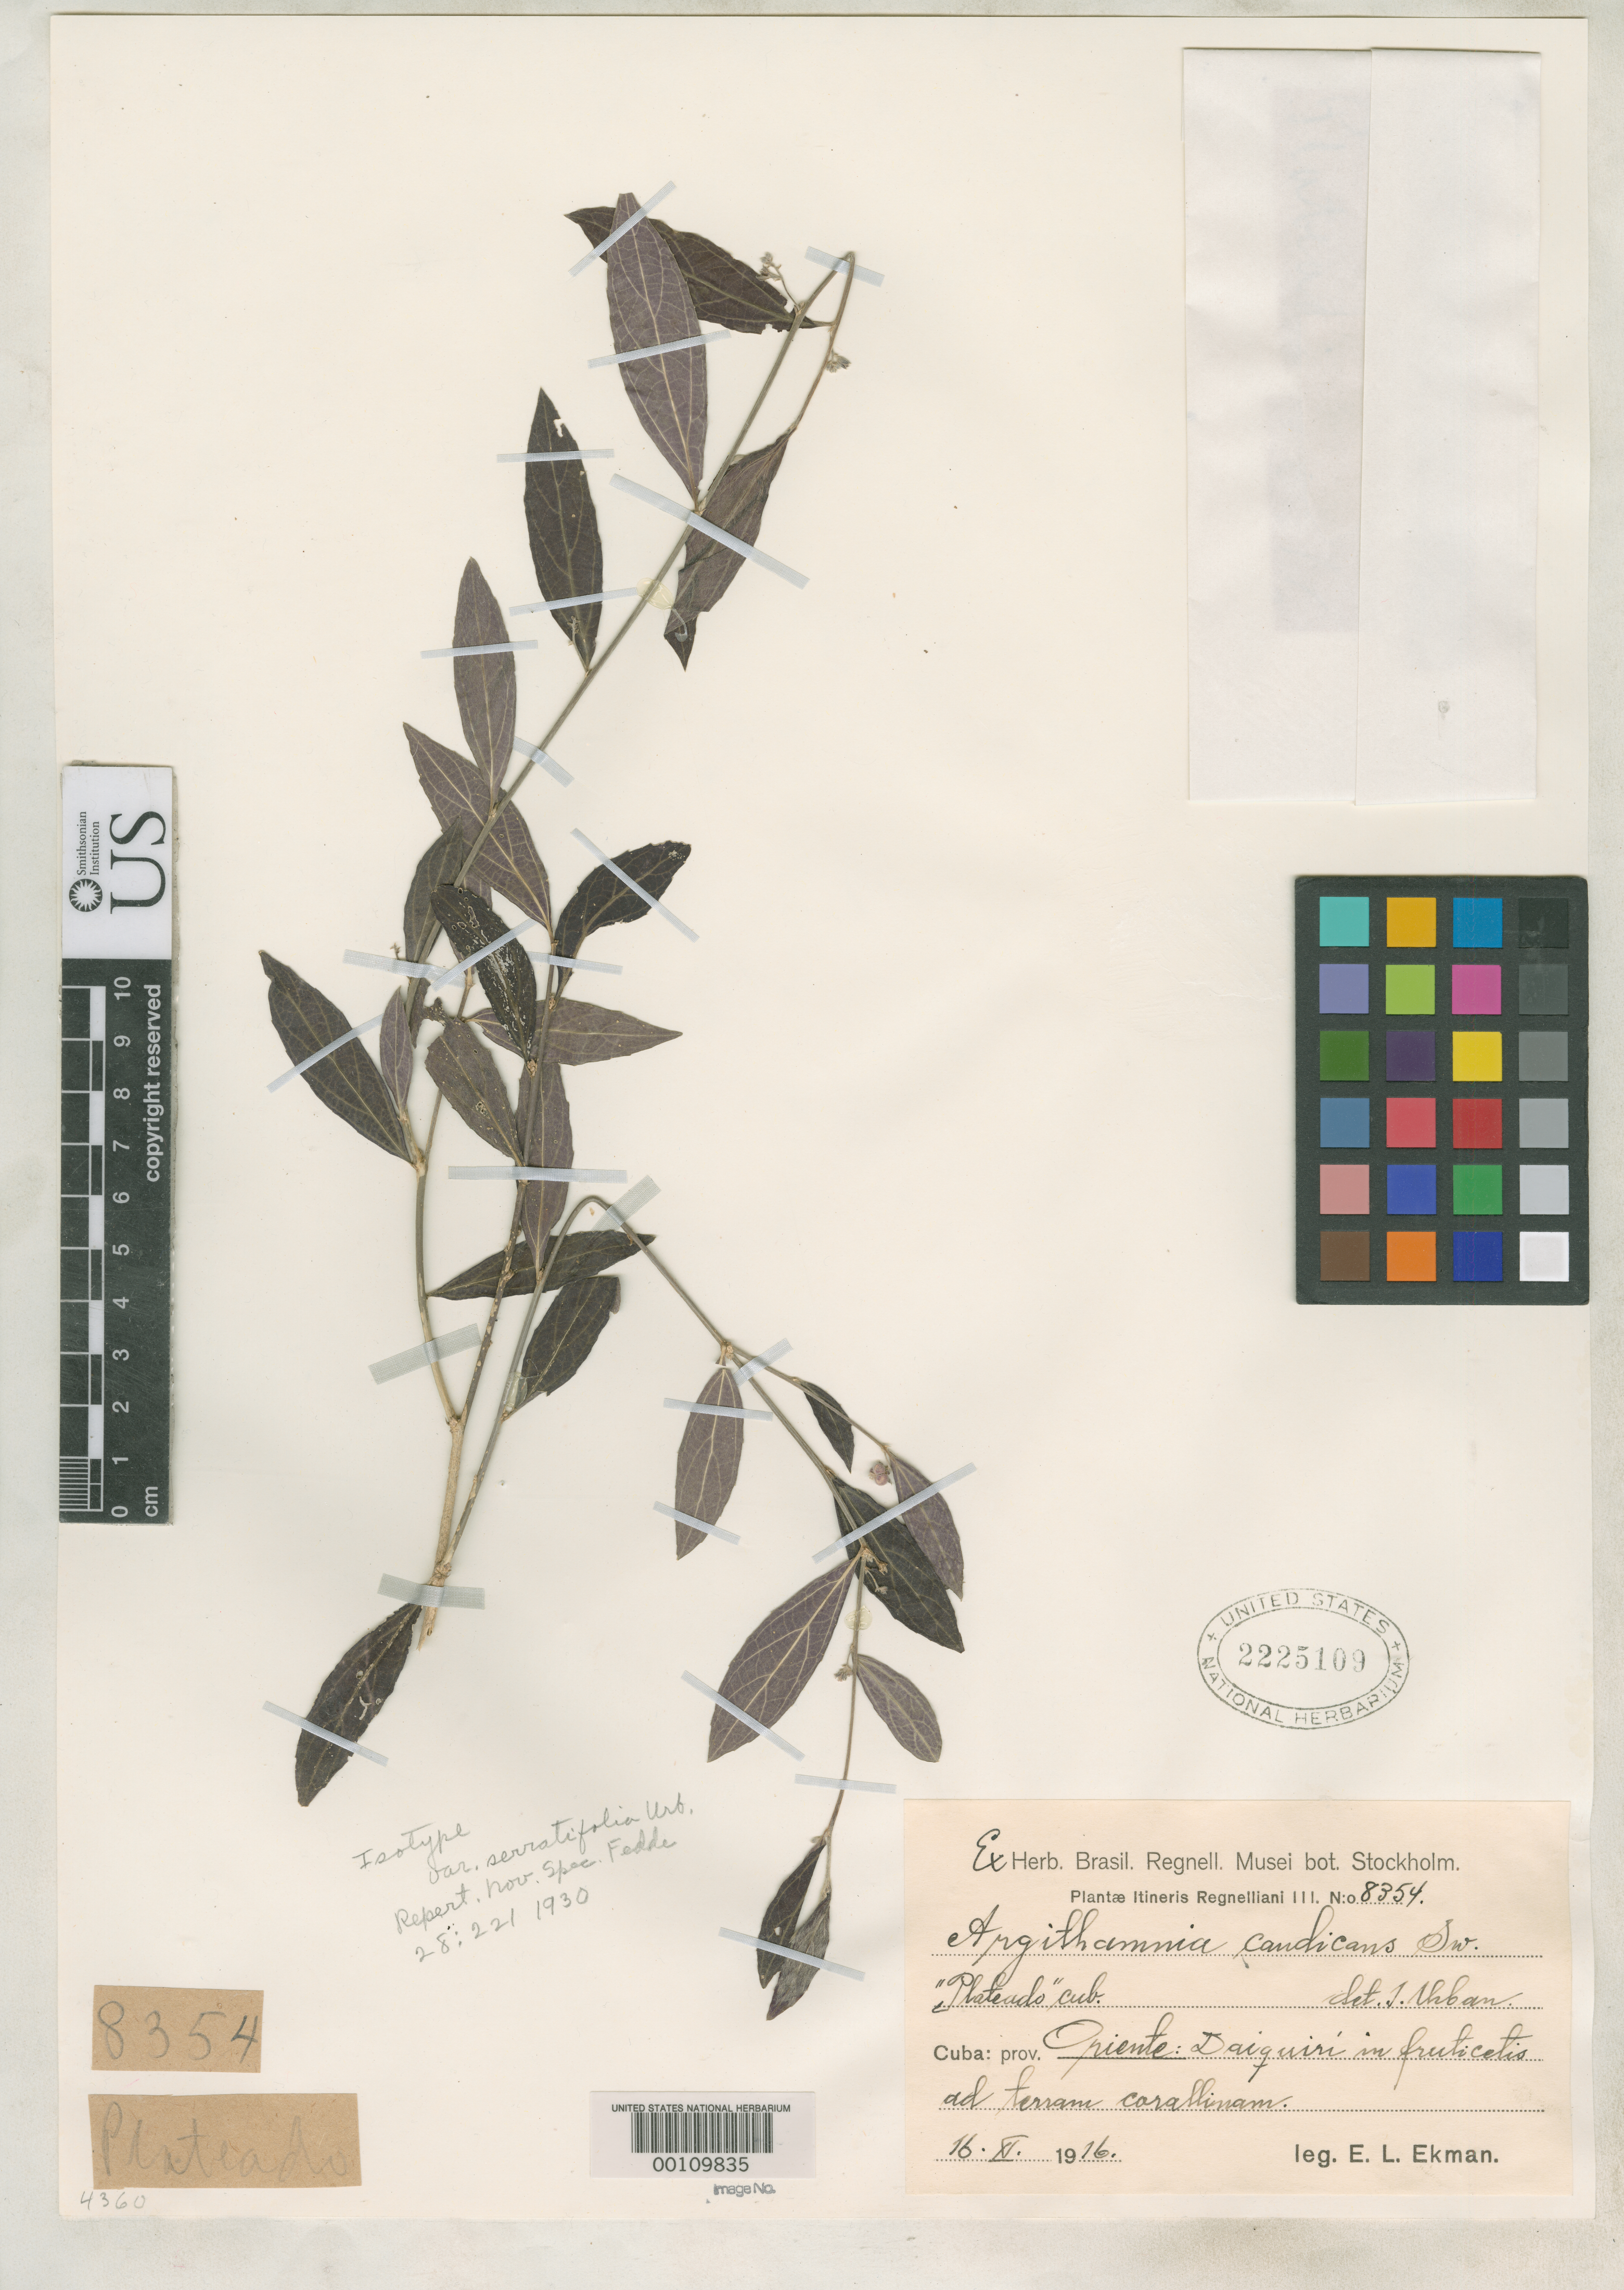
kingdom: Plantae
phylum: Tracheophyta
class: Magnoliopsida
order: Malpighiales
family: Euphorbiaceae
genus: Argythamnia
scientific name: Argythamnia candicans var. serratifolia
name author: Urb.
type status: Isotype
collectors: E. L. Ekman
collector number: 8354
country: Cuba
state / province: Oriente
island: Greater Antilles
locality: Daiquiri.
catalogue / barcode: US 2225109